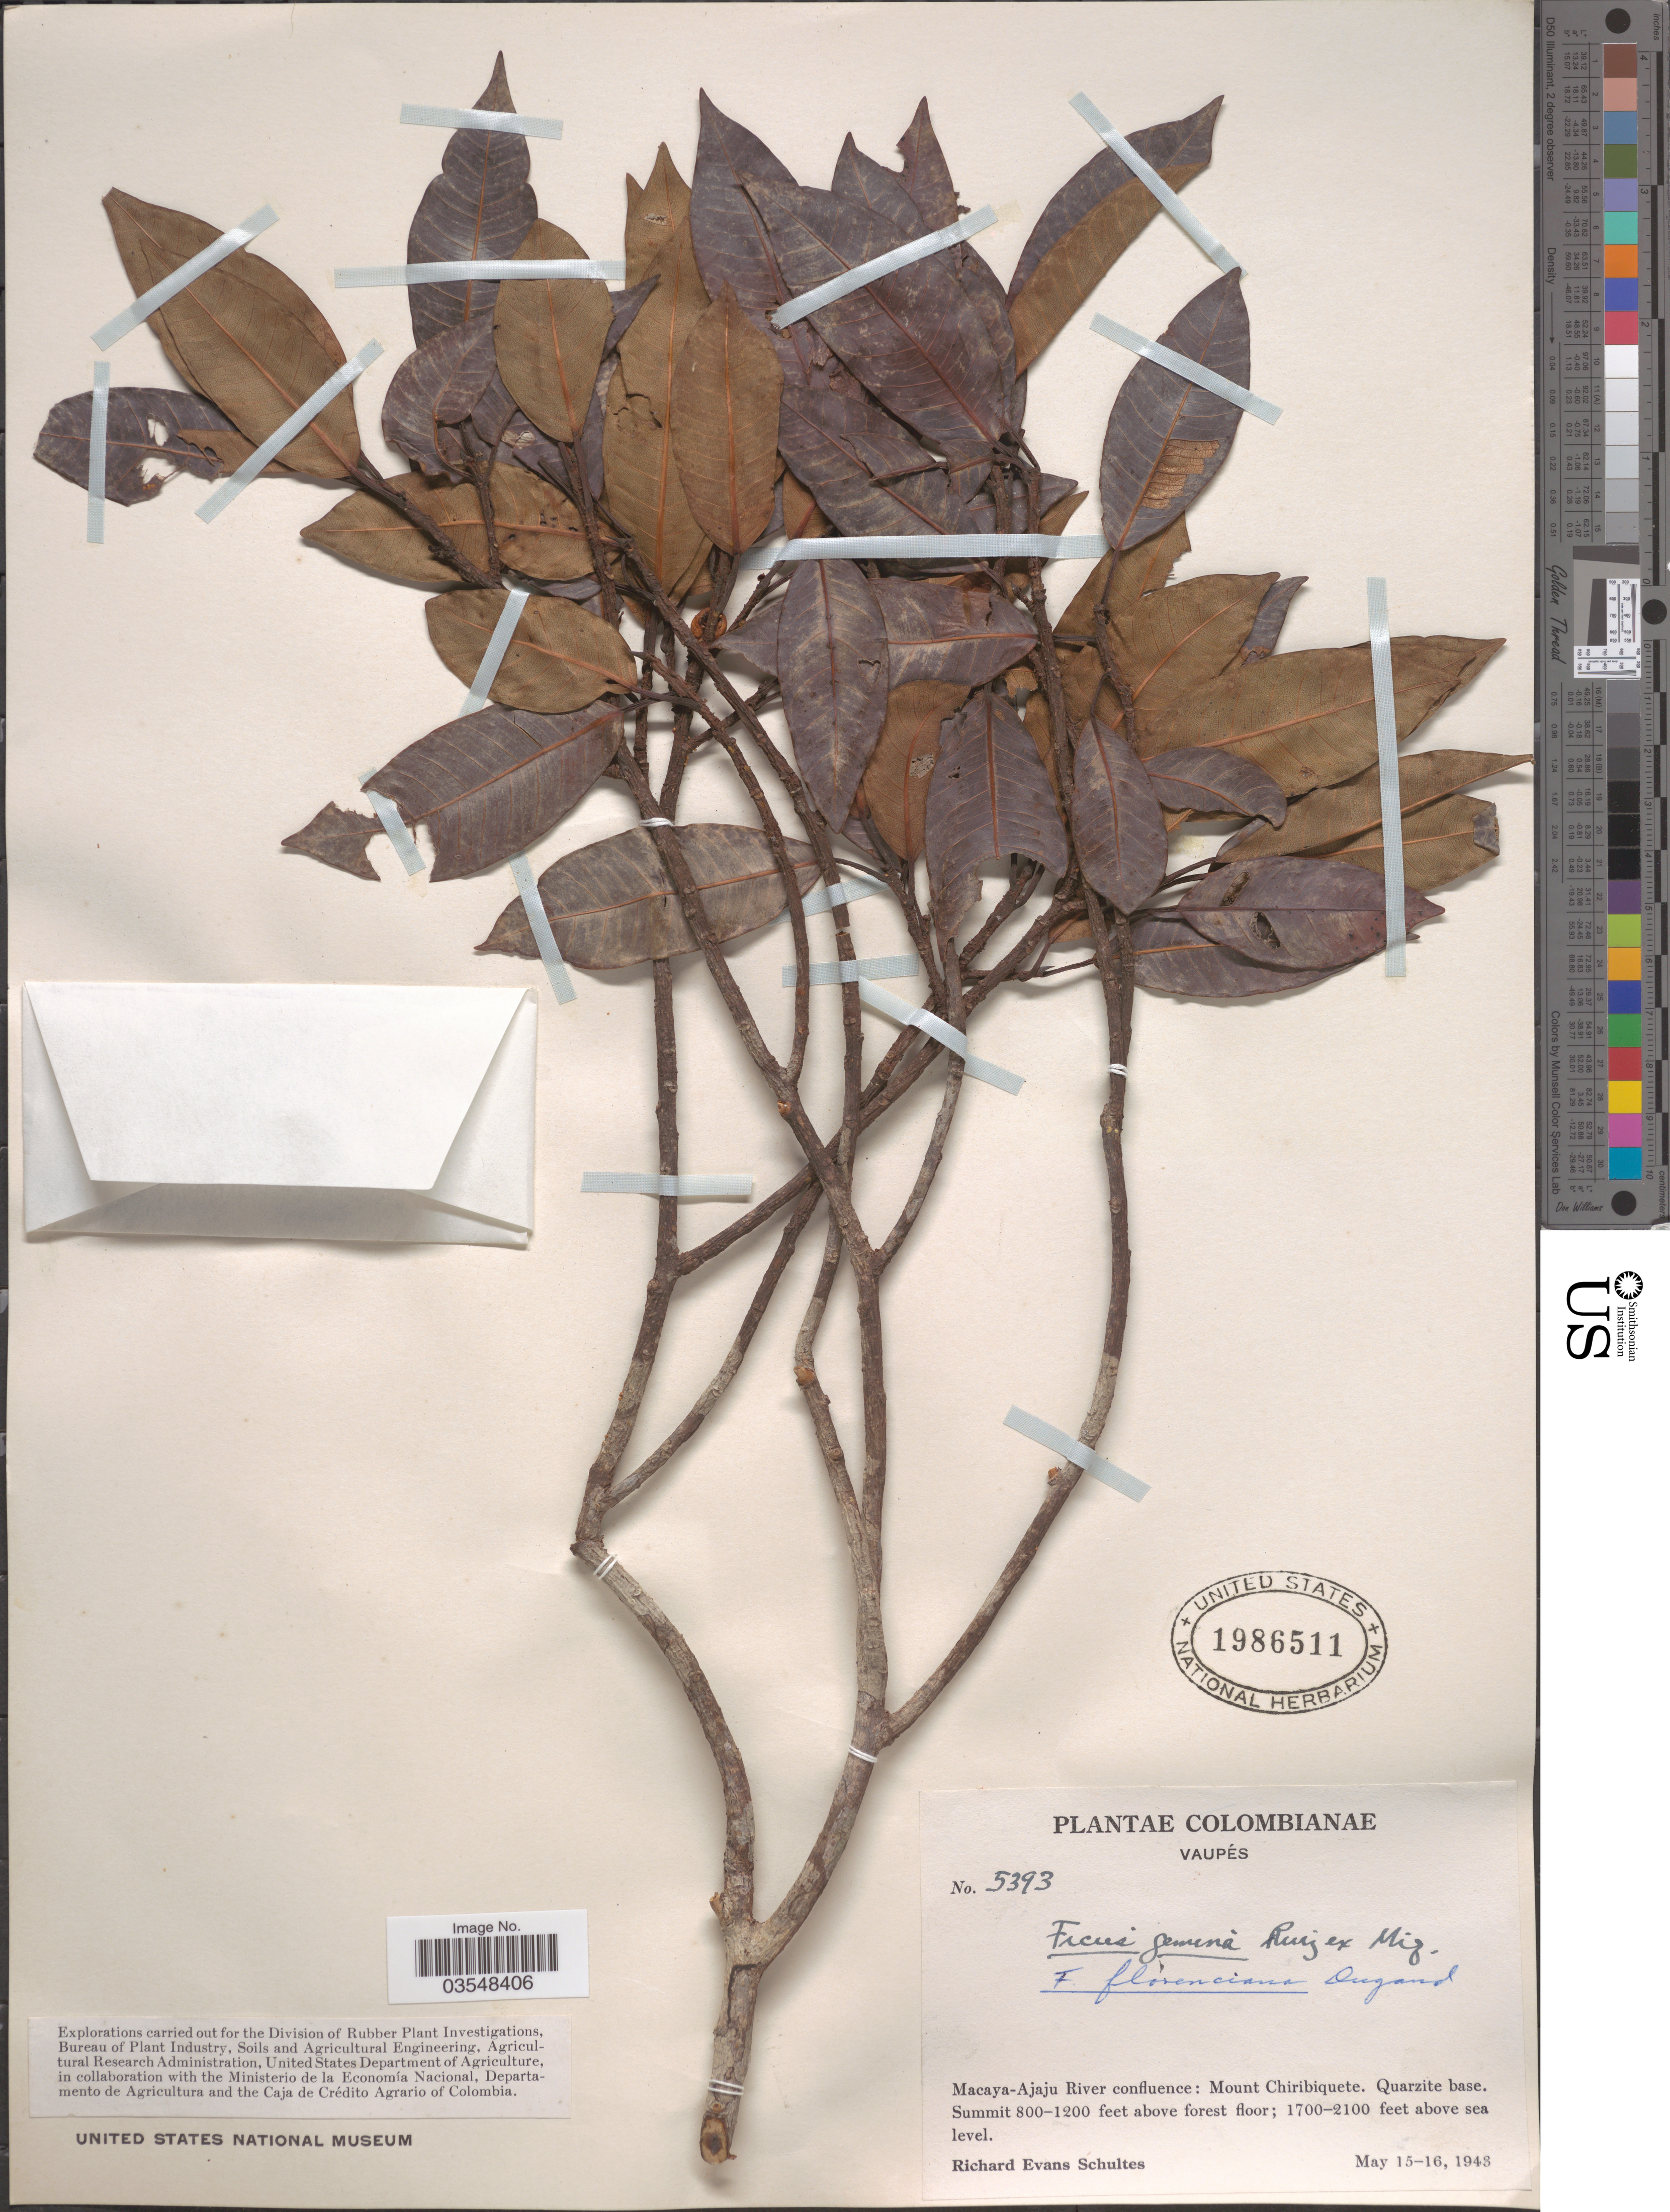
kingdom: Plantae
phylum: Tracheophyta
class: Magnoliopsida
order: Rosales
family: Moraceae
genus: Ficus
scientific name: Ficus florenciana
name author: Dugand G.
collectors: R. E. Schultes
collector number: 5393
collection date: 1943-05-15/1943-05-16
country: Colombia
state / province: Vaupés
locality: Macaya-Ajaju River confluence: Mount Chiribiquete. Quarzite base.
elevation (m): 244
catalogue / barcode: US 1986511